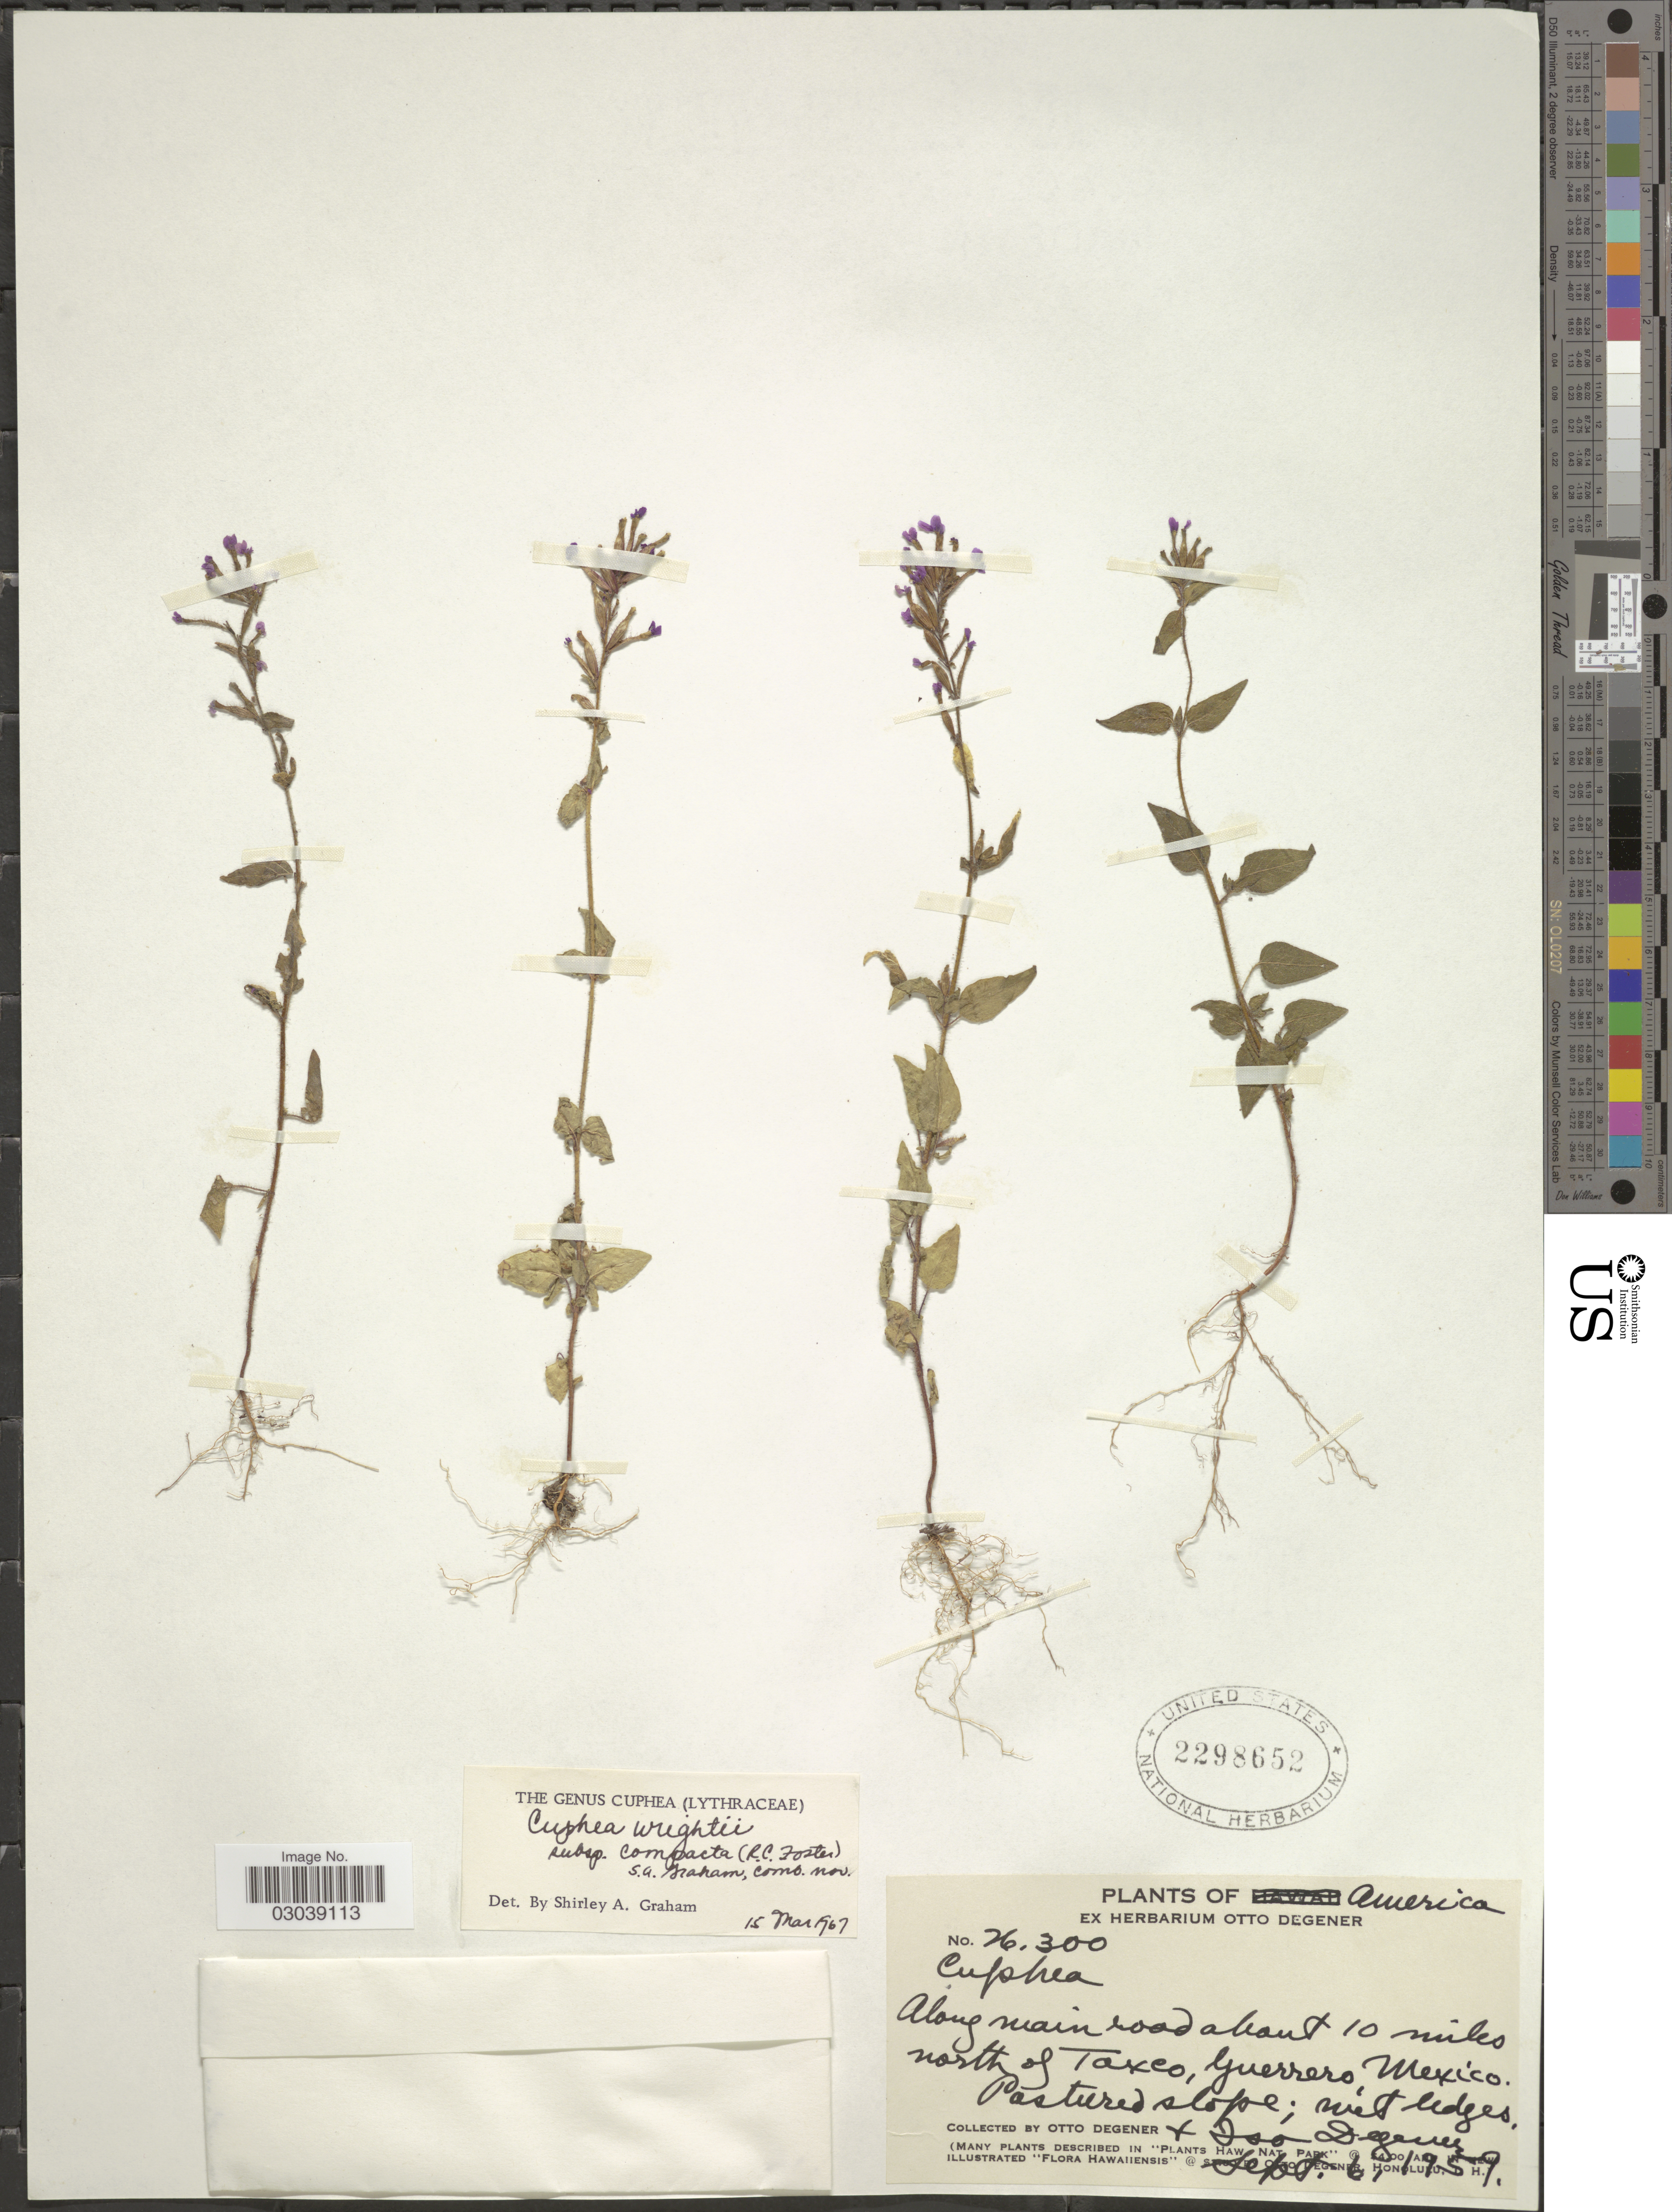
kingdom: Plantae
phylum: Tracheophyta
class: Magnoliopsida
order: Myrtales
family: Lythraceae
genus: Cuphea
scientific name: Cuphea wrightii subsp. compacta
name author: R.C. Foster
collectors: O. Degener & I. Degener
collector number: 26300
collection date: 1959-09-06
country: Mexico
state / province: Guerrero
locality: Along main road about 10 miles north of Taxco.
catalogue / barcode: US 2298652